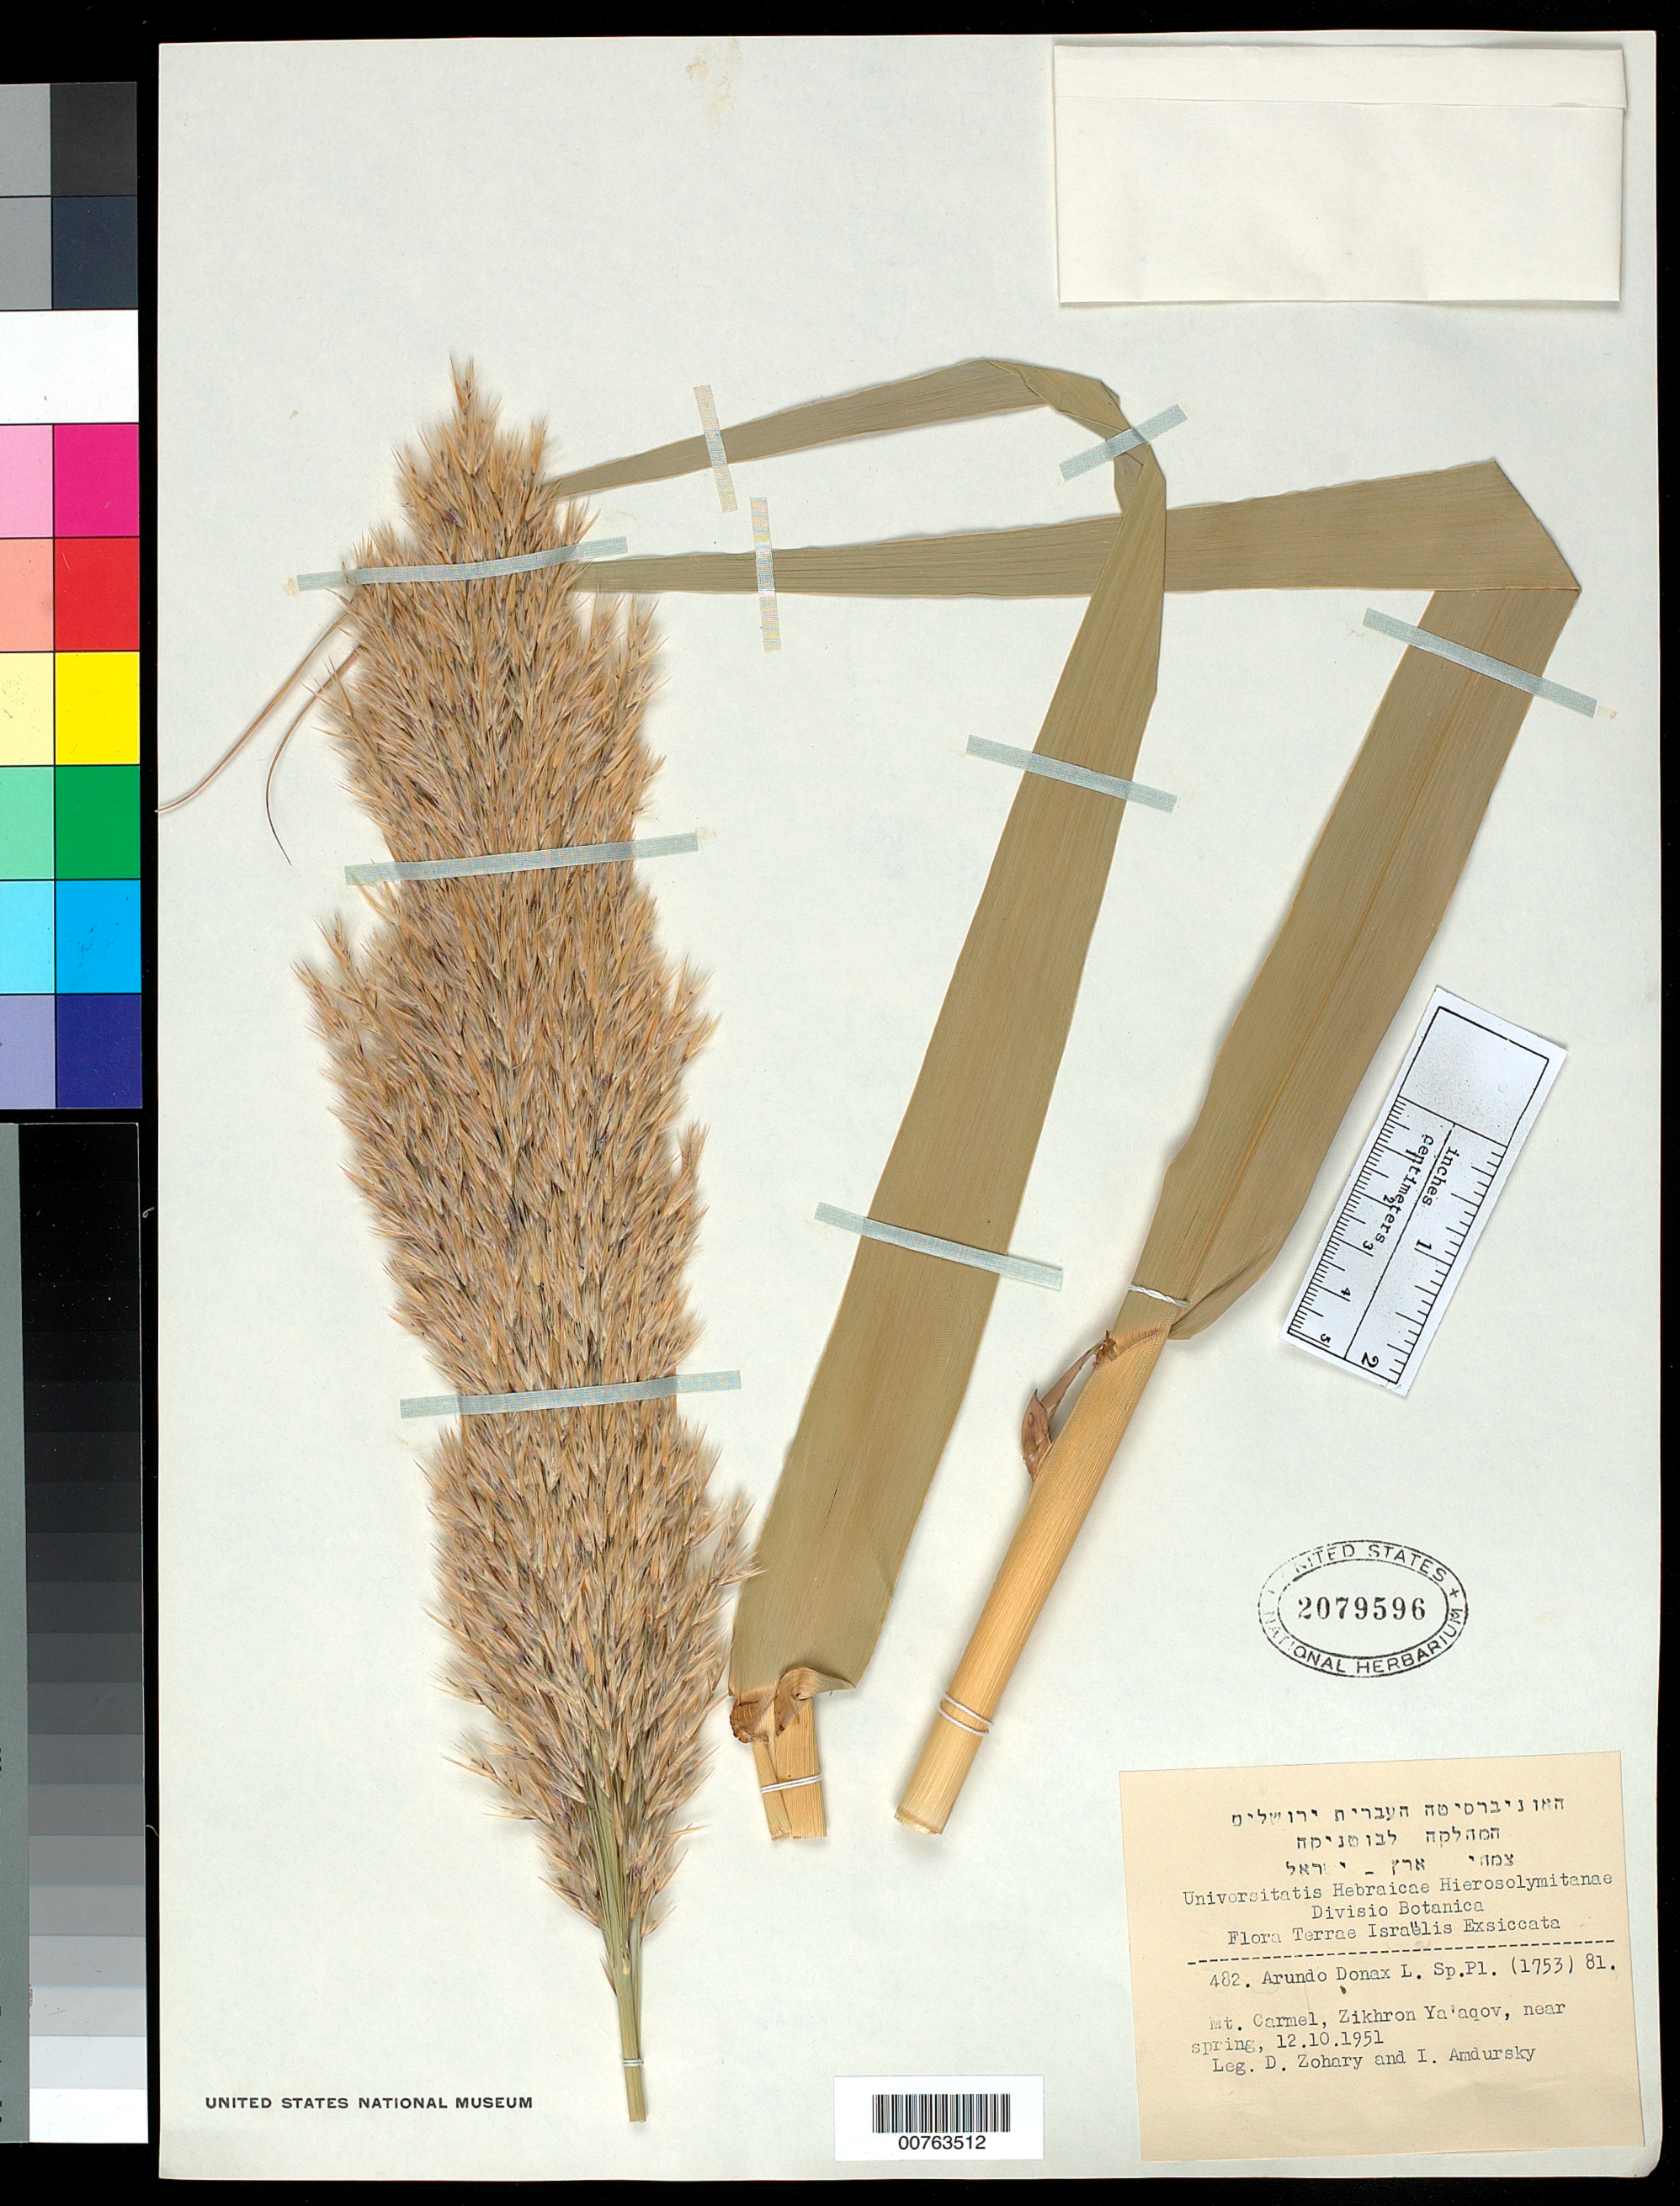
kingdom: Plantae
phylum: Tracheophyta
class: Liliopsida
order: Poales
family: Poaceae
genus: Arundo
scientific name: Arundo donax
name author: L.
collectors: D. Zohary & I. Amdursky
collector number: Exsic. 482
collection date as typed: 12 Oct 1951 or 10 Dec 1951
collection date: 1951-10-12 or 1951-12-10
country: Israel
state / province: Haifa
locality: Mt. Carmel, Zikhron Ya'aqov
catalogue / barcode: US 2079596